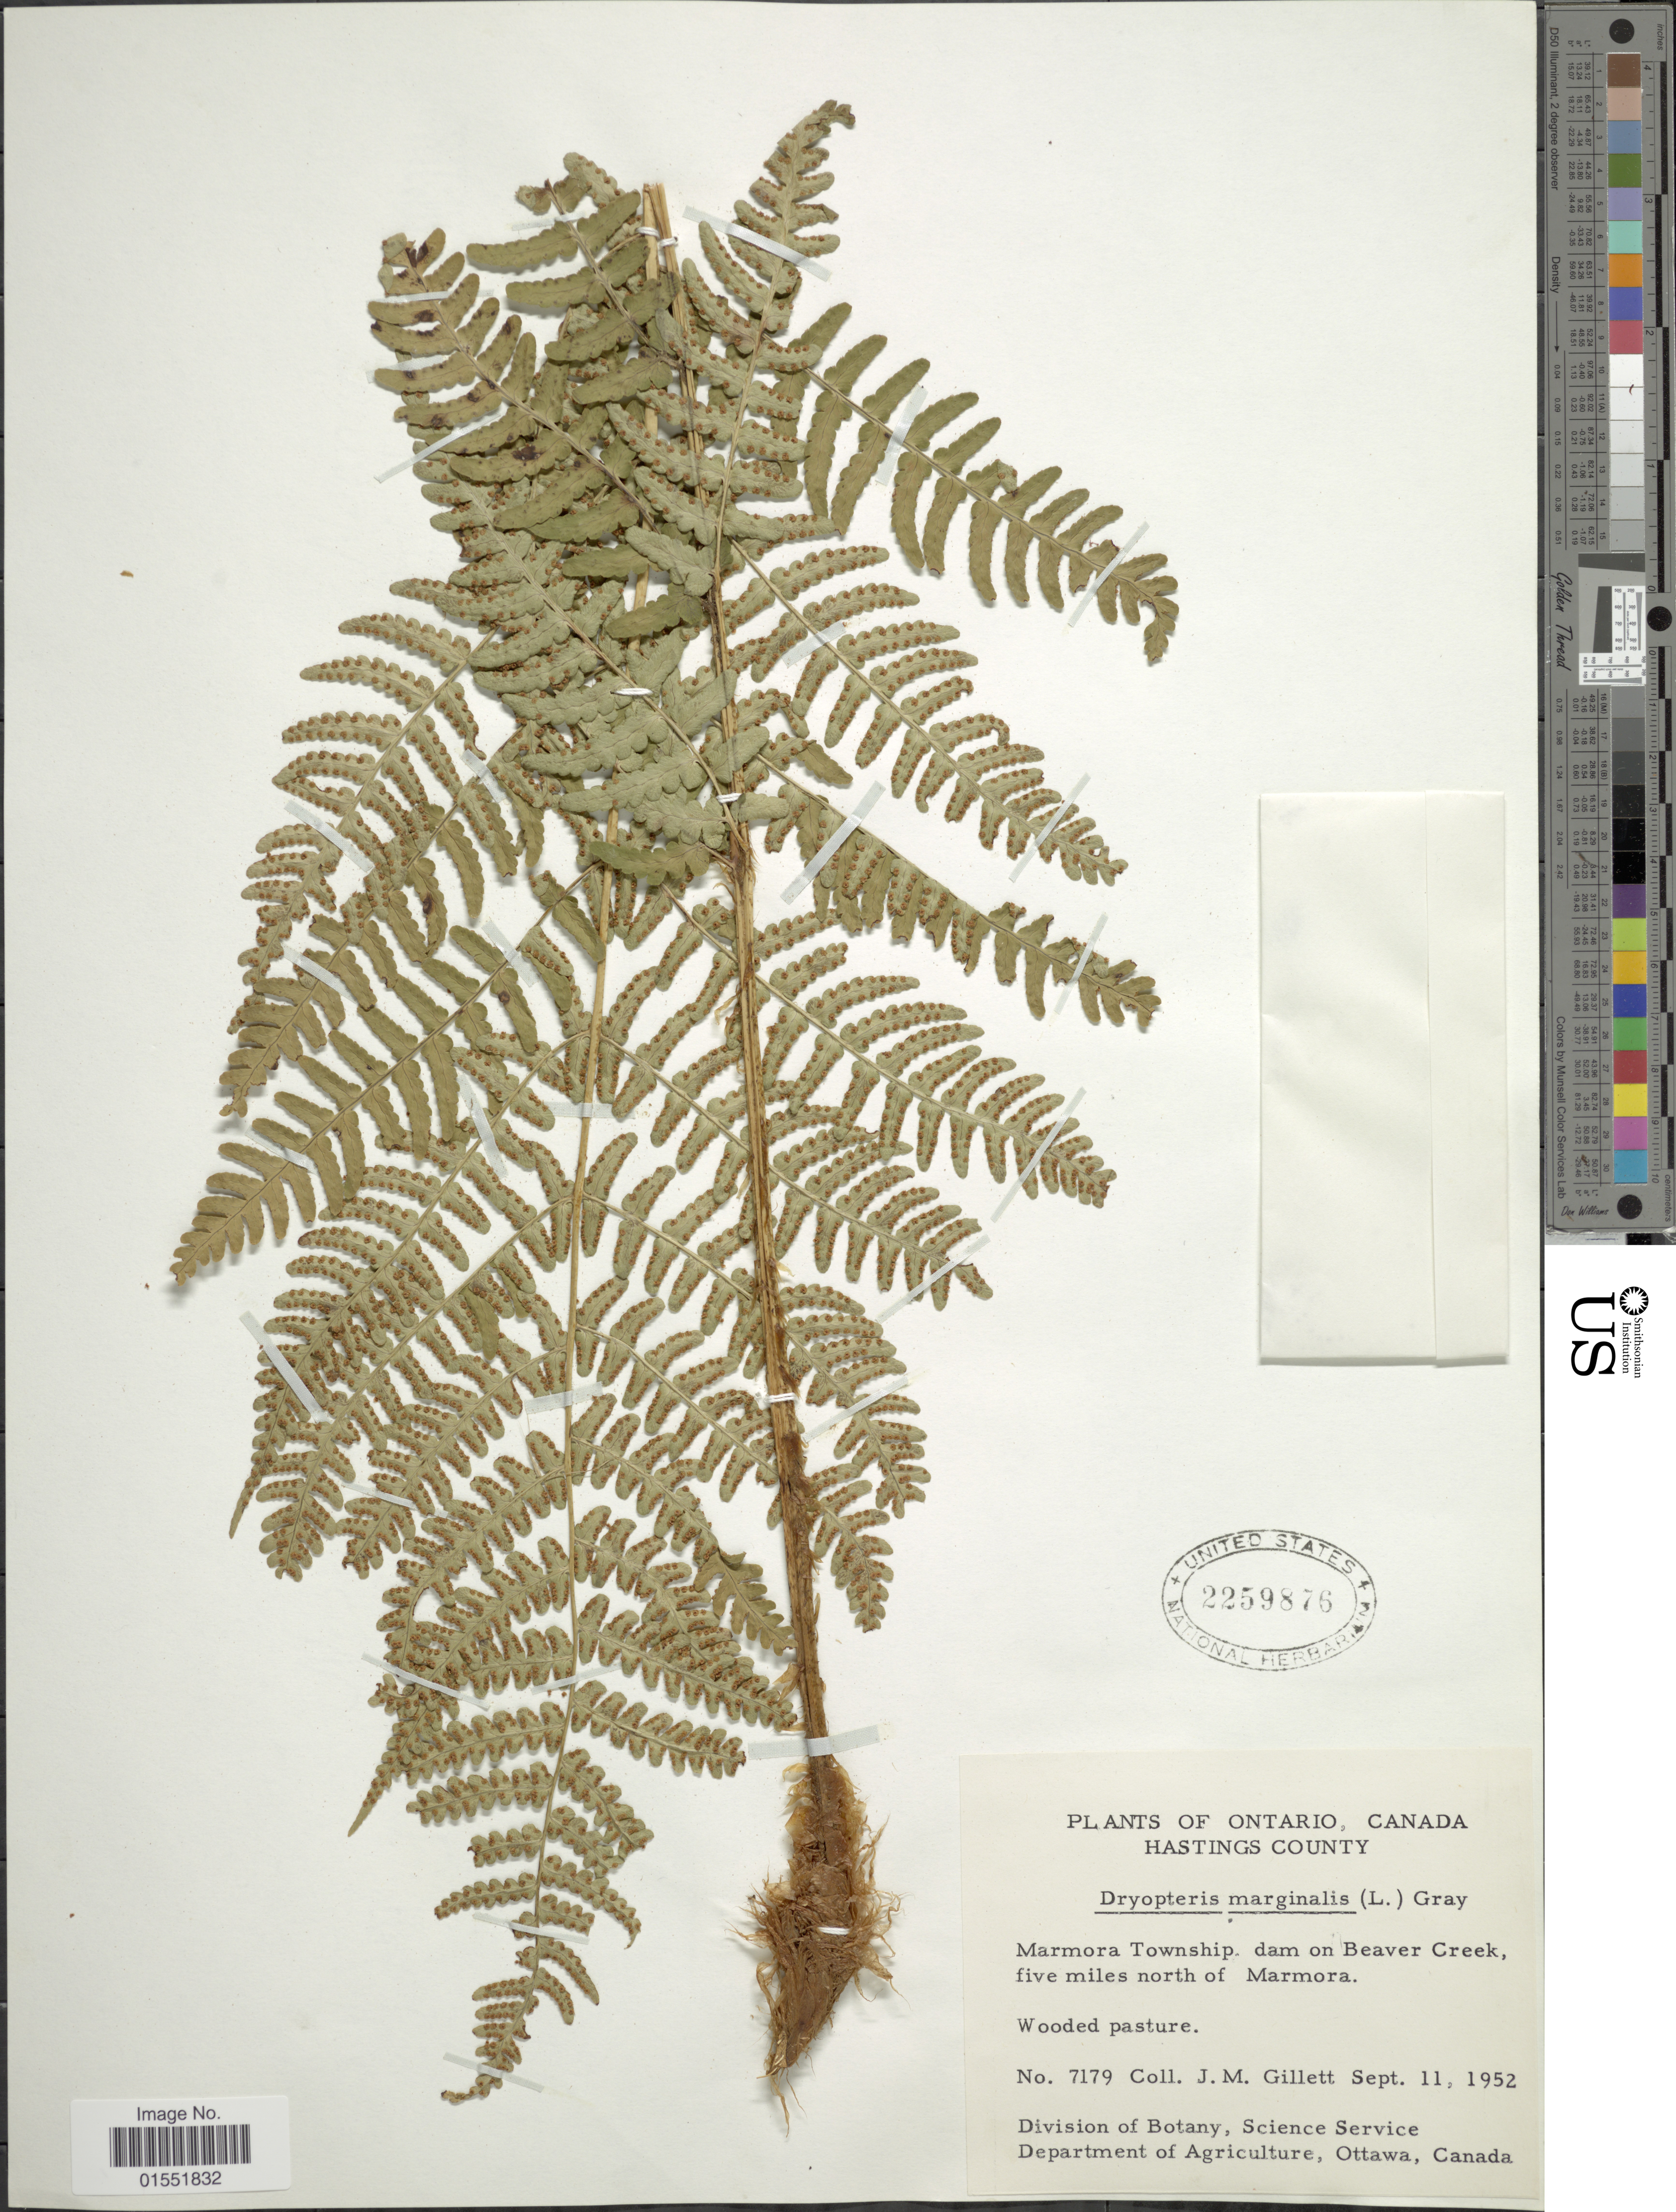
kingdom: Plantae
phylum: Tracheophyta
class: Polypodiopsida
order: Polypodiales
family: Dryopteridaceae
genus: Dryopteris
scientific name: Dryopteris marginalis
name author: (L.) A. Gray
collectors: J. M. Gillett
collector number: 7179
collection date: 1952-09-11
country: Canada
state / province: Ontario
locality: Hastings County. Marmora Township, dam on Beaver Creek, five miles north of Marmora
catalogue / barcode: US 2259876